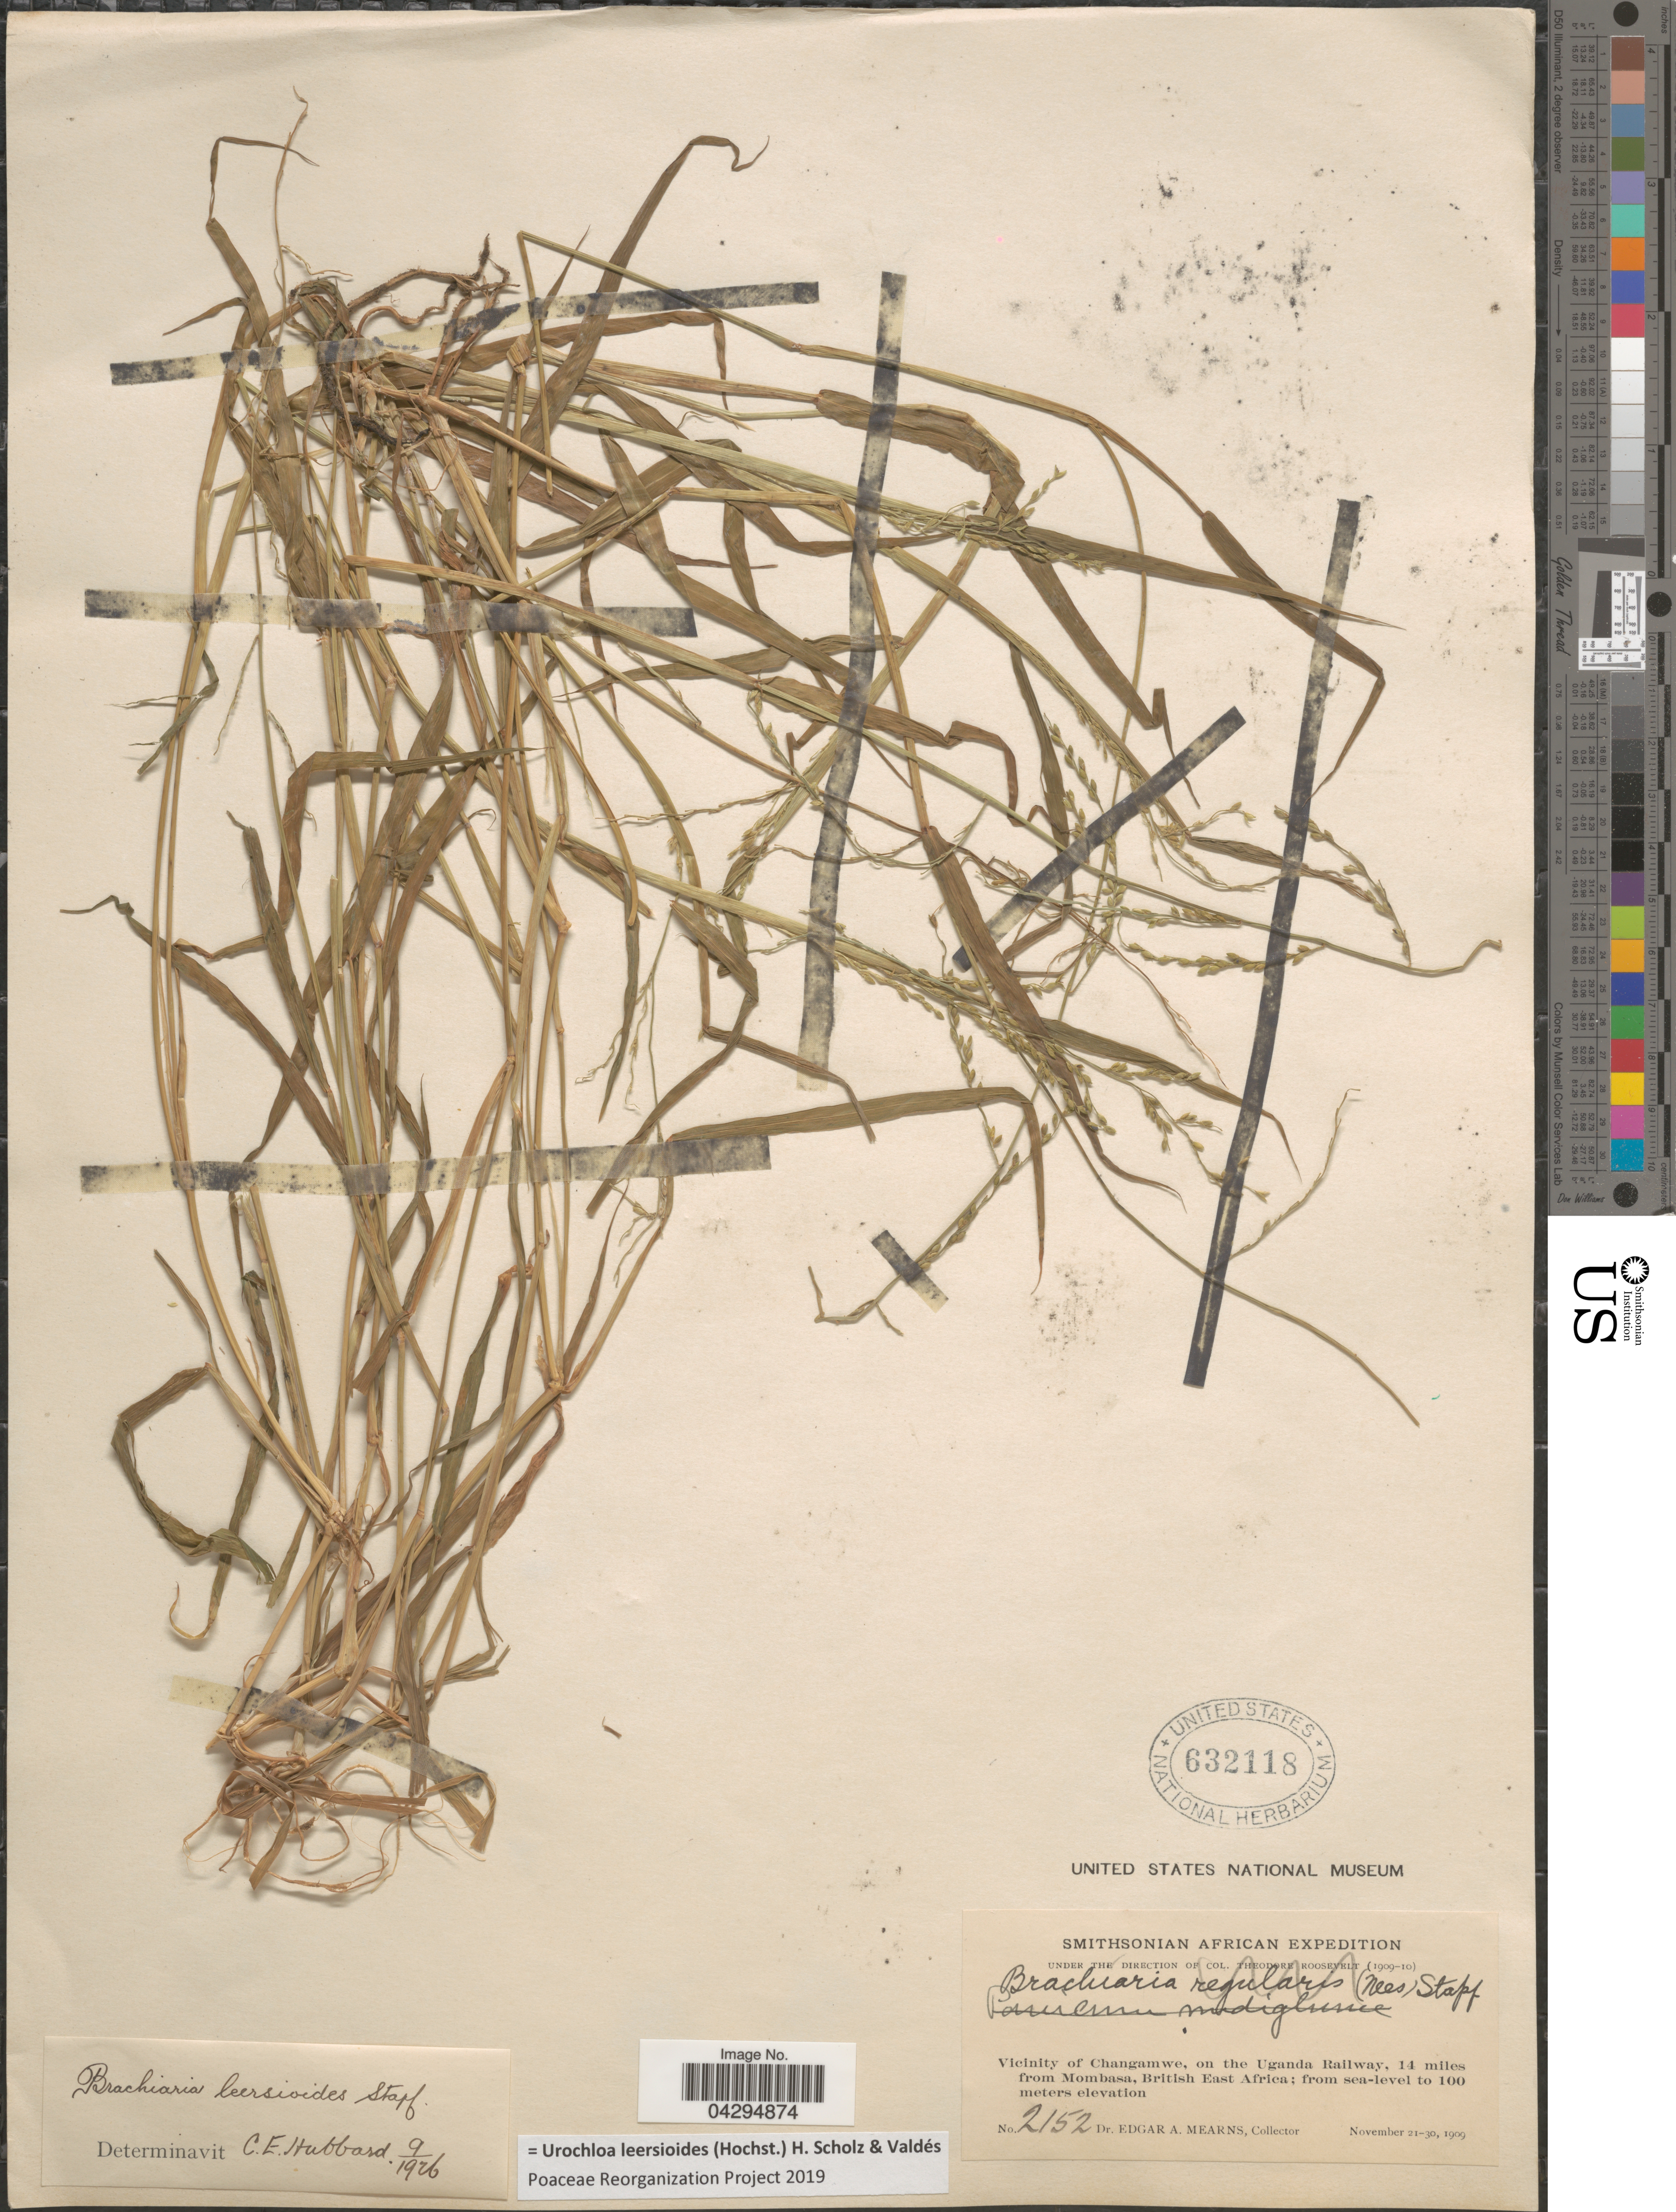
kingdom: Plantae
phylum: Tracheophyta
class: Liliopsida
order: Poales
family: Poaceae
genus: Urochloa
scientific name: Urochloa leersioides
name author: (Hochst.) H. Scholz & Valdés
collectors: E. A. Mearns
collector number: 2152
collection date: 1909-11-21/1909-11-30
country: Uganda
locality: Smithsonian African Expedition. Vicinity of Changamwe, on the Uganda Railway, 14 miles from Mombasa, British East Africa.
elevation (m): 0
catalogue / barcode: US 632118